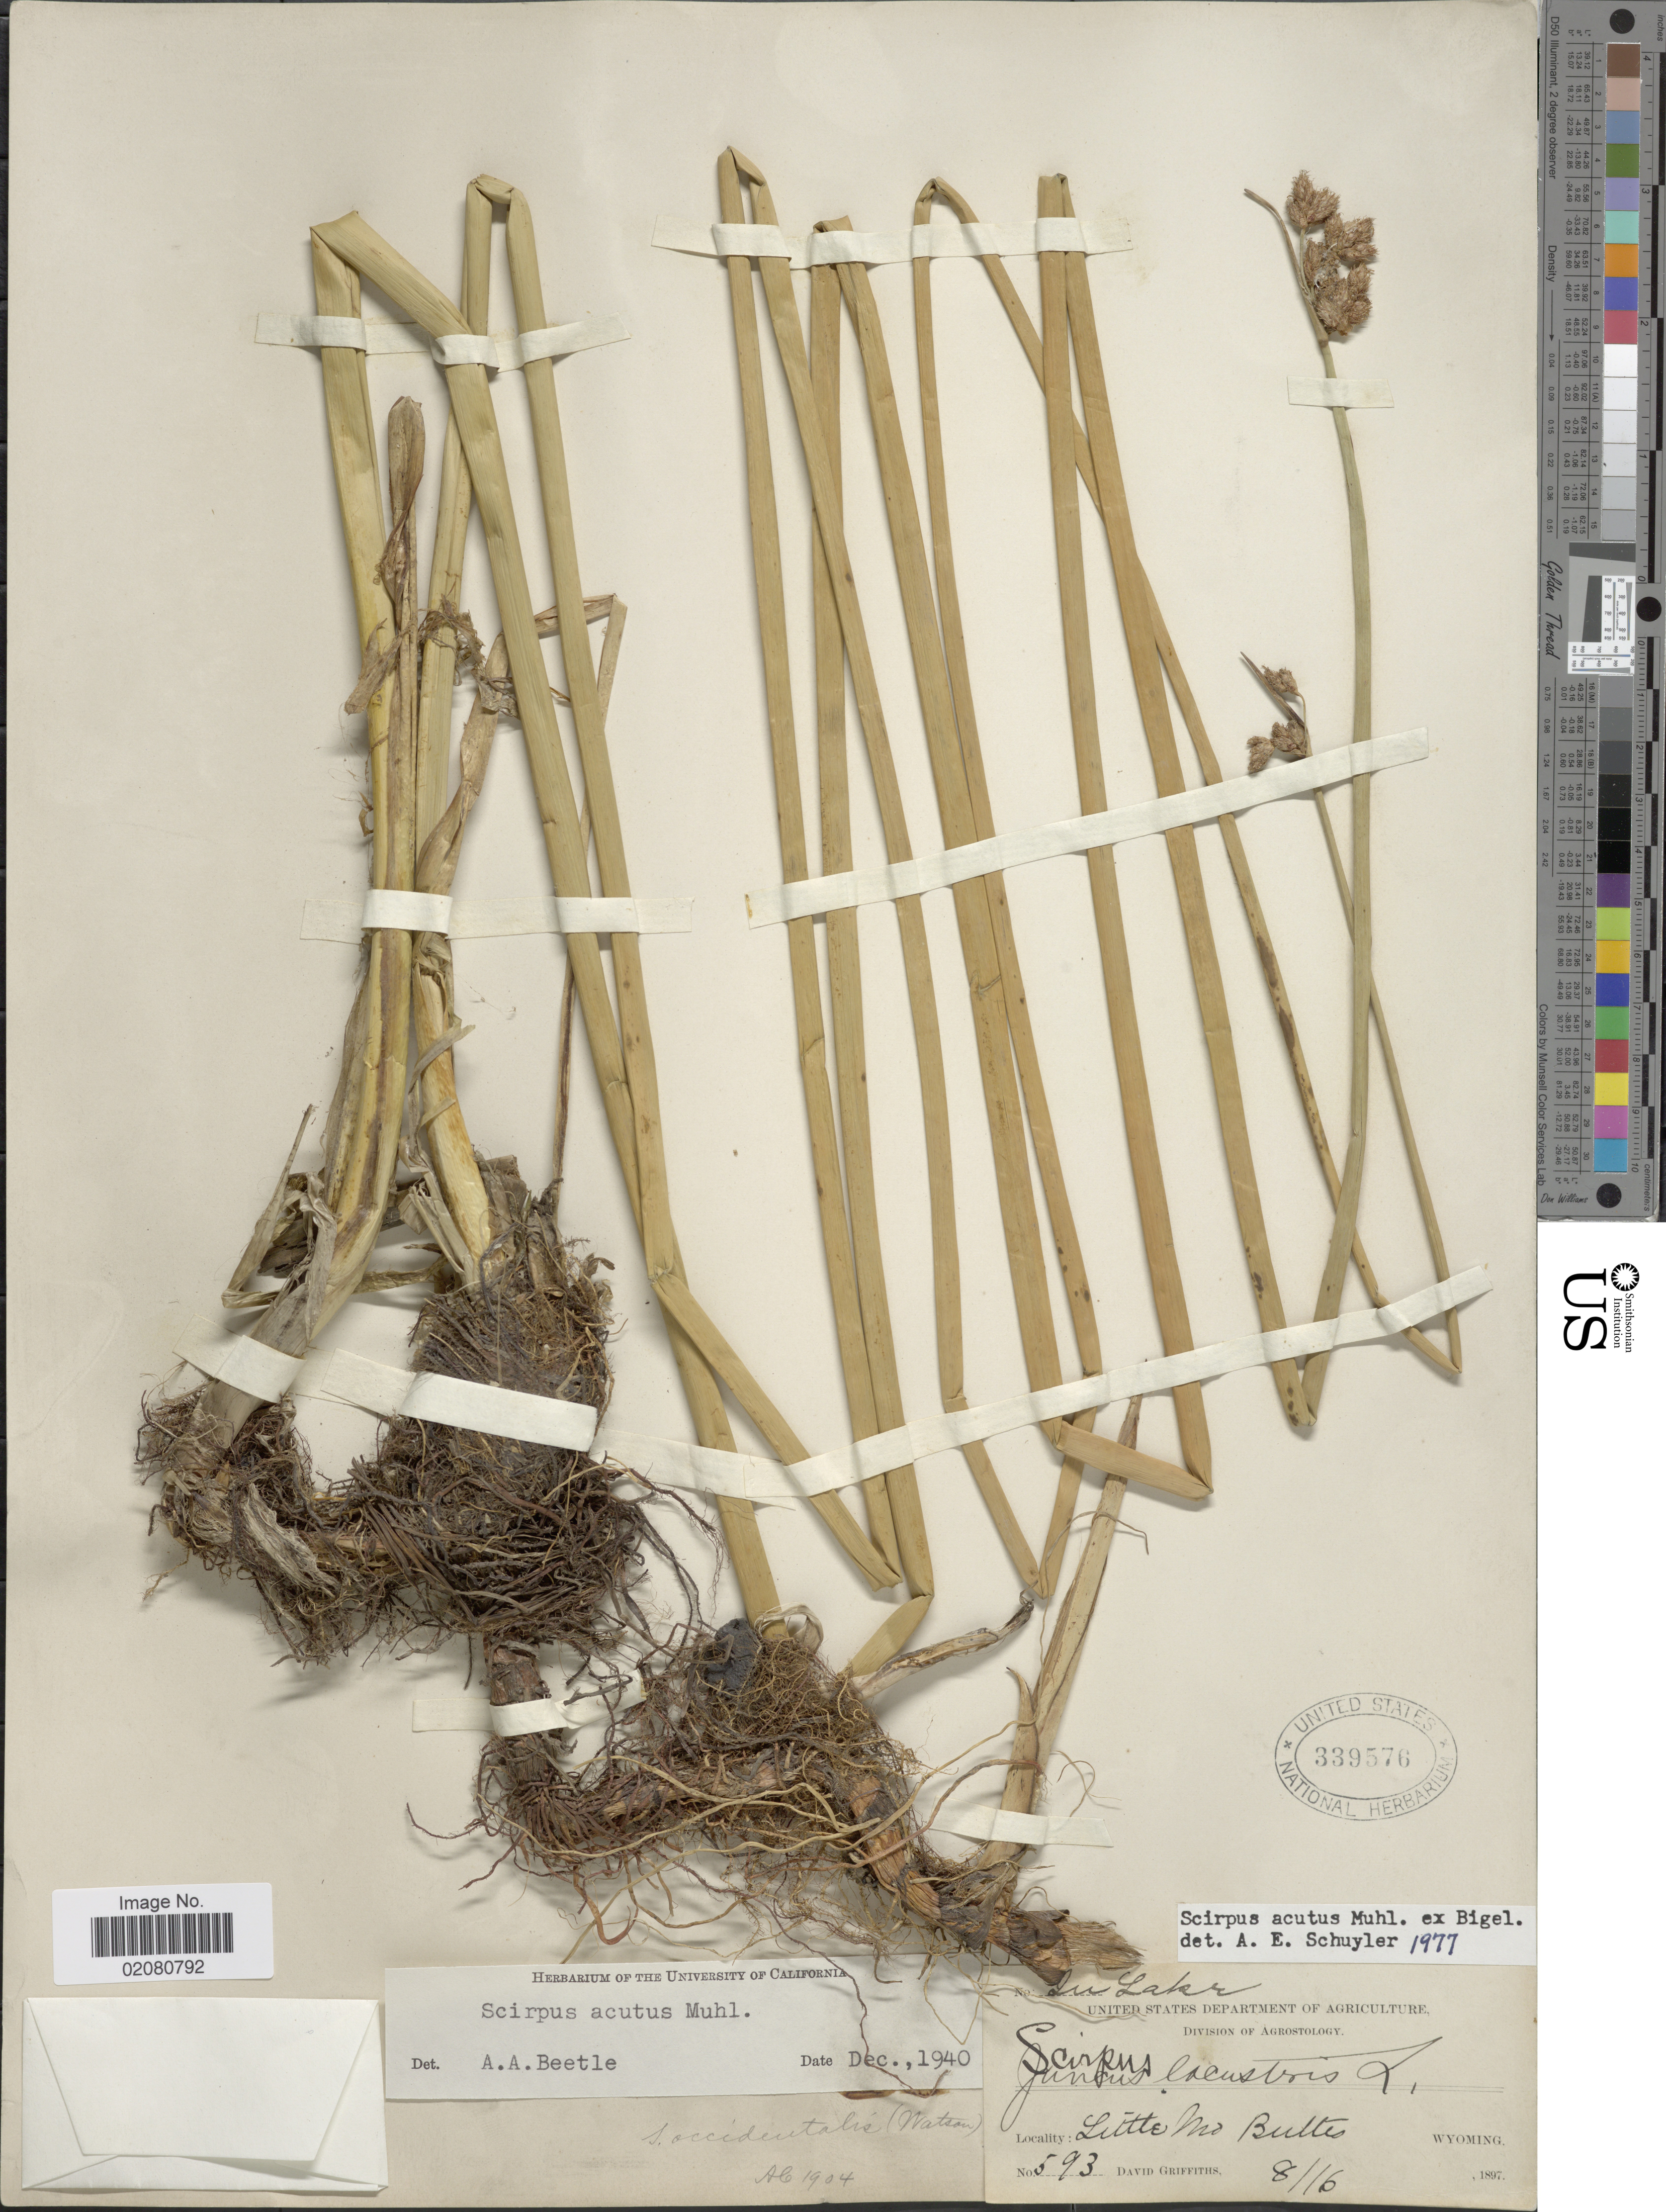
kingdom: Plantae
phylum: Tracheophyta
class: Liliopsida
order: Poales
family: Cyperaceae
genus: Schoenoplectus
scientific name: Schoenoplectus acutus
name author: (Muhl. ex Bigelow) Á. Löve & D. Löve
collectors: D. Griffiths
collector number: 593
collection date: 1897-08-16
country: United States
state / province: Wyoming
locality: Little Mo Buttes, Wyoming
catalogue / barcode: US 339576